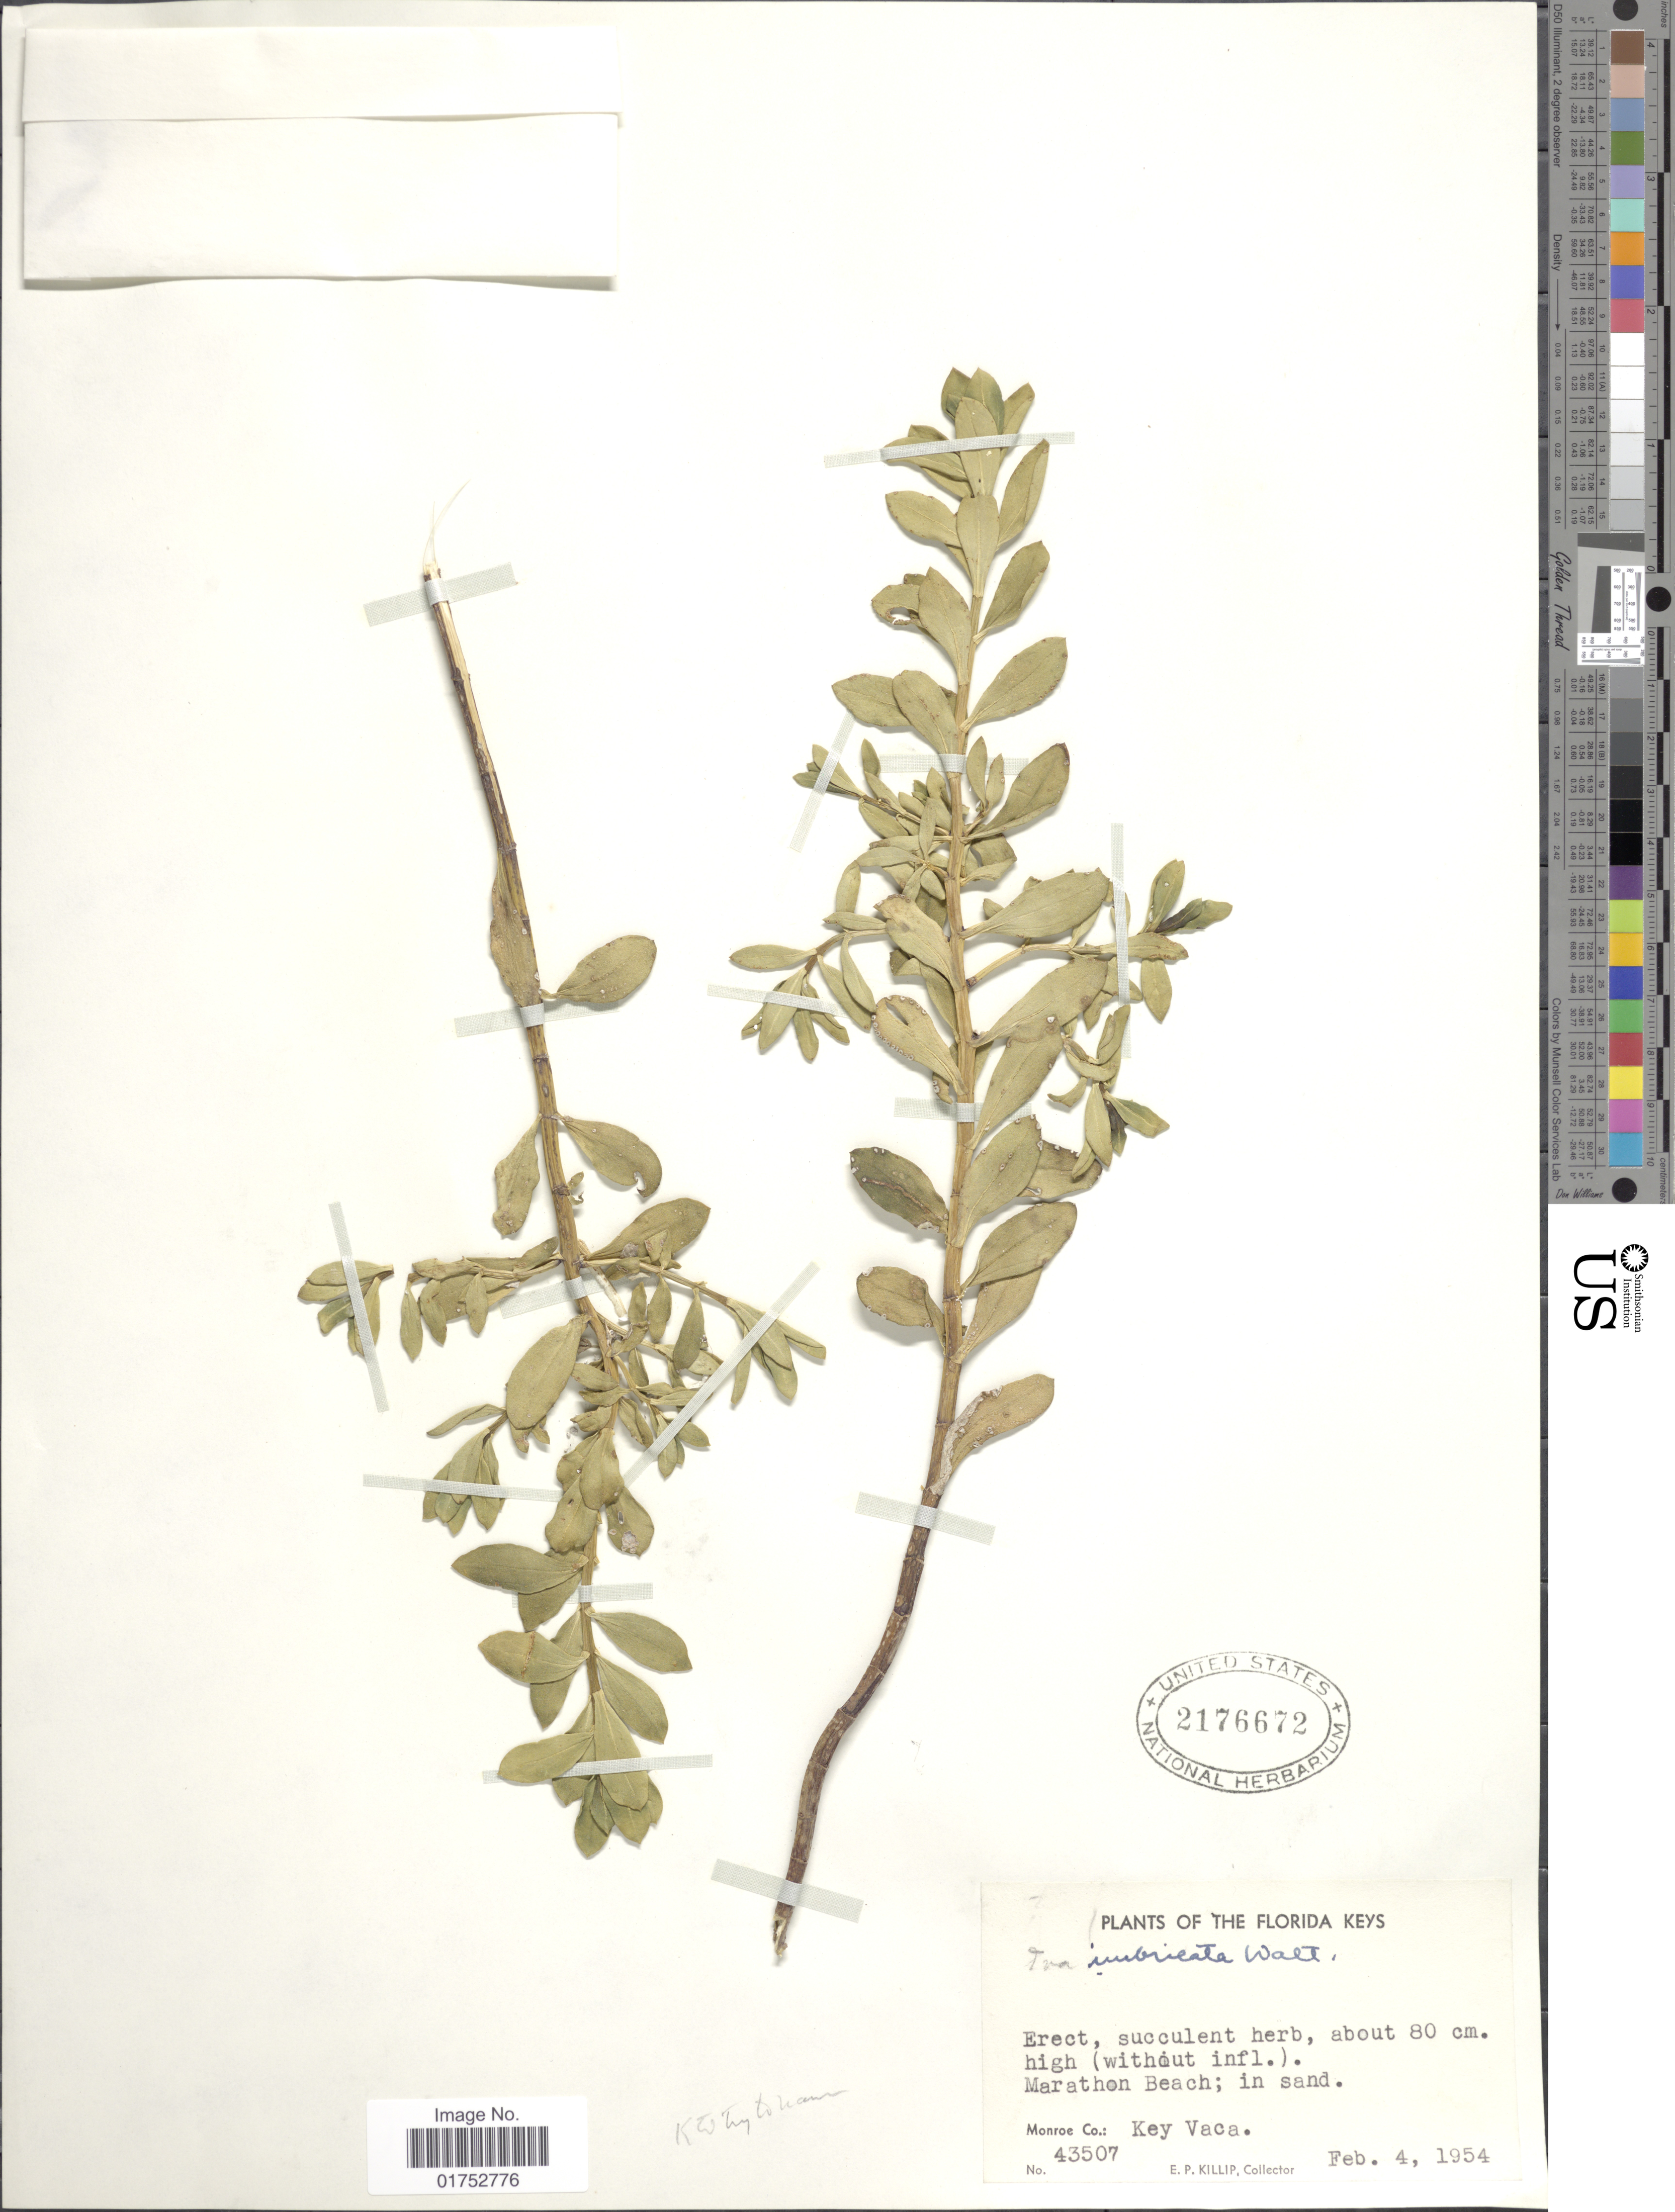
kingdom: Plantae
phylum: Tracheophyta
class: Magnoliopsida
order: Asterales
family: Asteraceae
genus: Iva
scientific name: Iva imbricata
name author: Walter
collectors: E. P. Killip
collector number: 43507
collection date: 1954-02-04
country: United States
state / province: Florida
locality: Florida Keys, Marathon Beach, Monroe Co., Key Vaca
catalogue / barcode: US 2176672